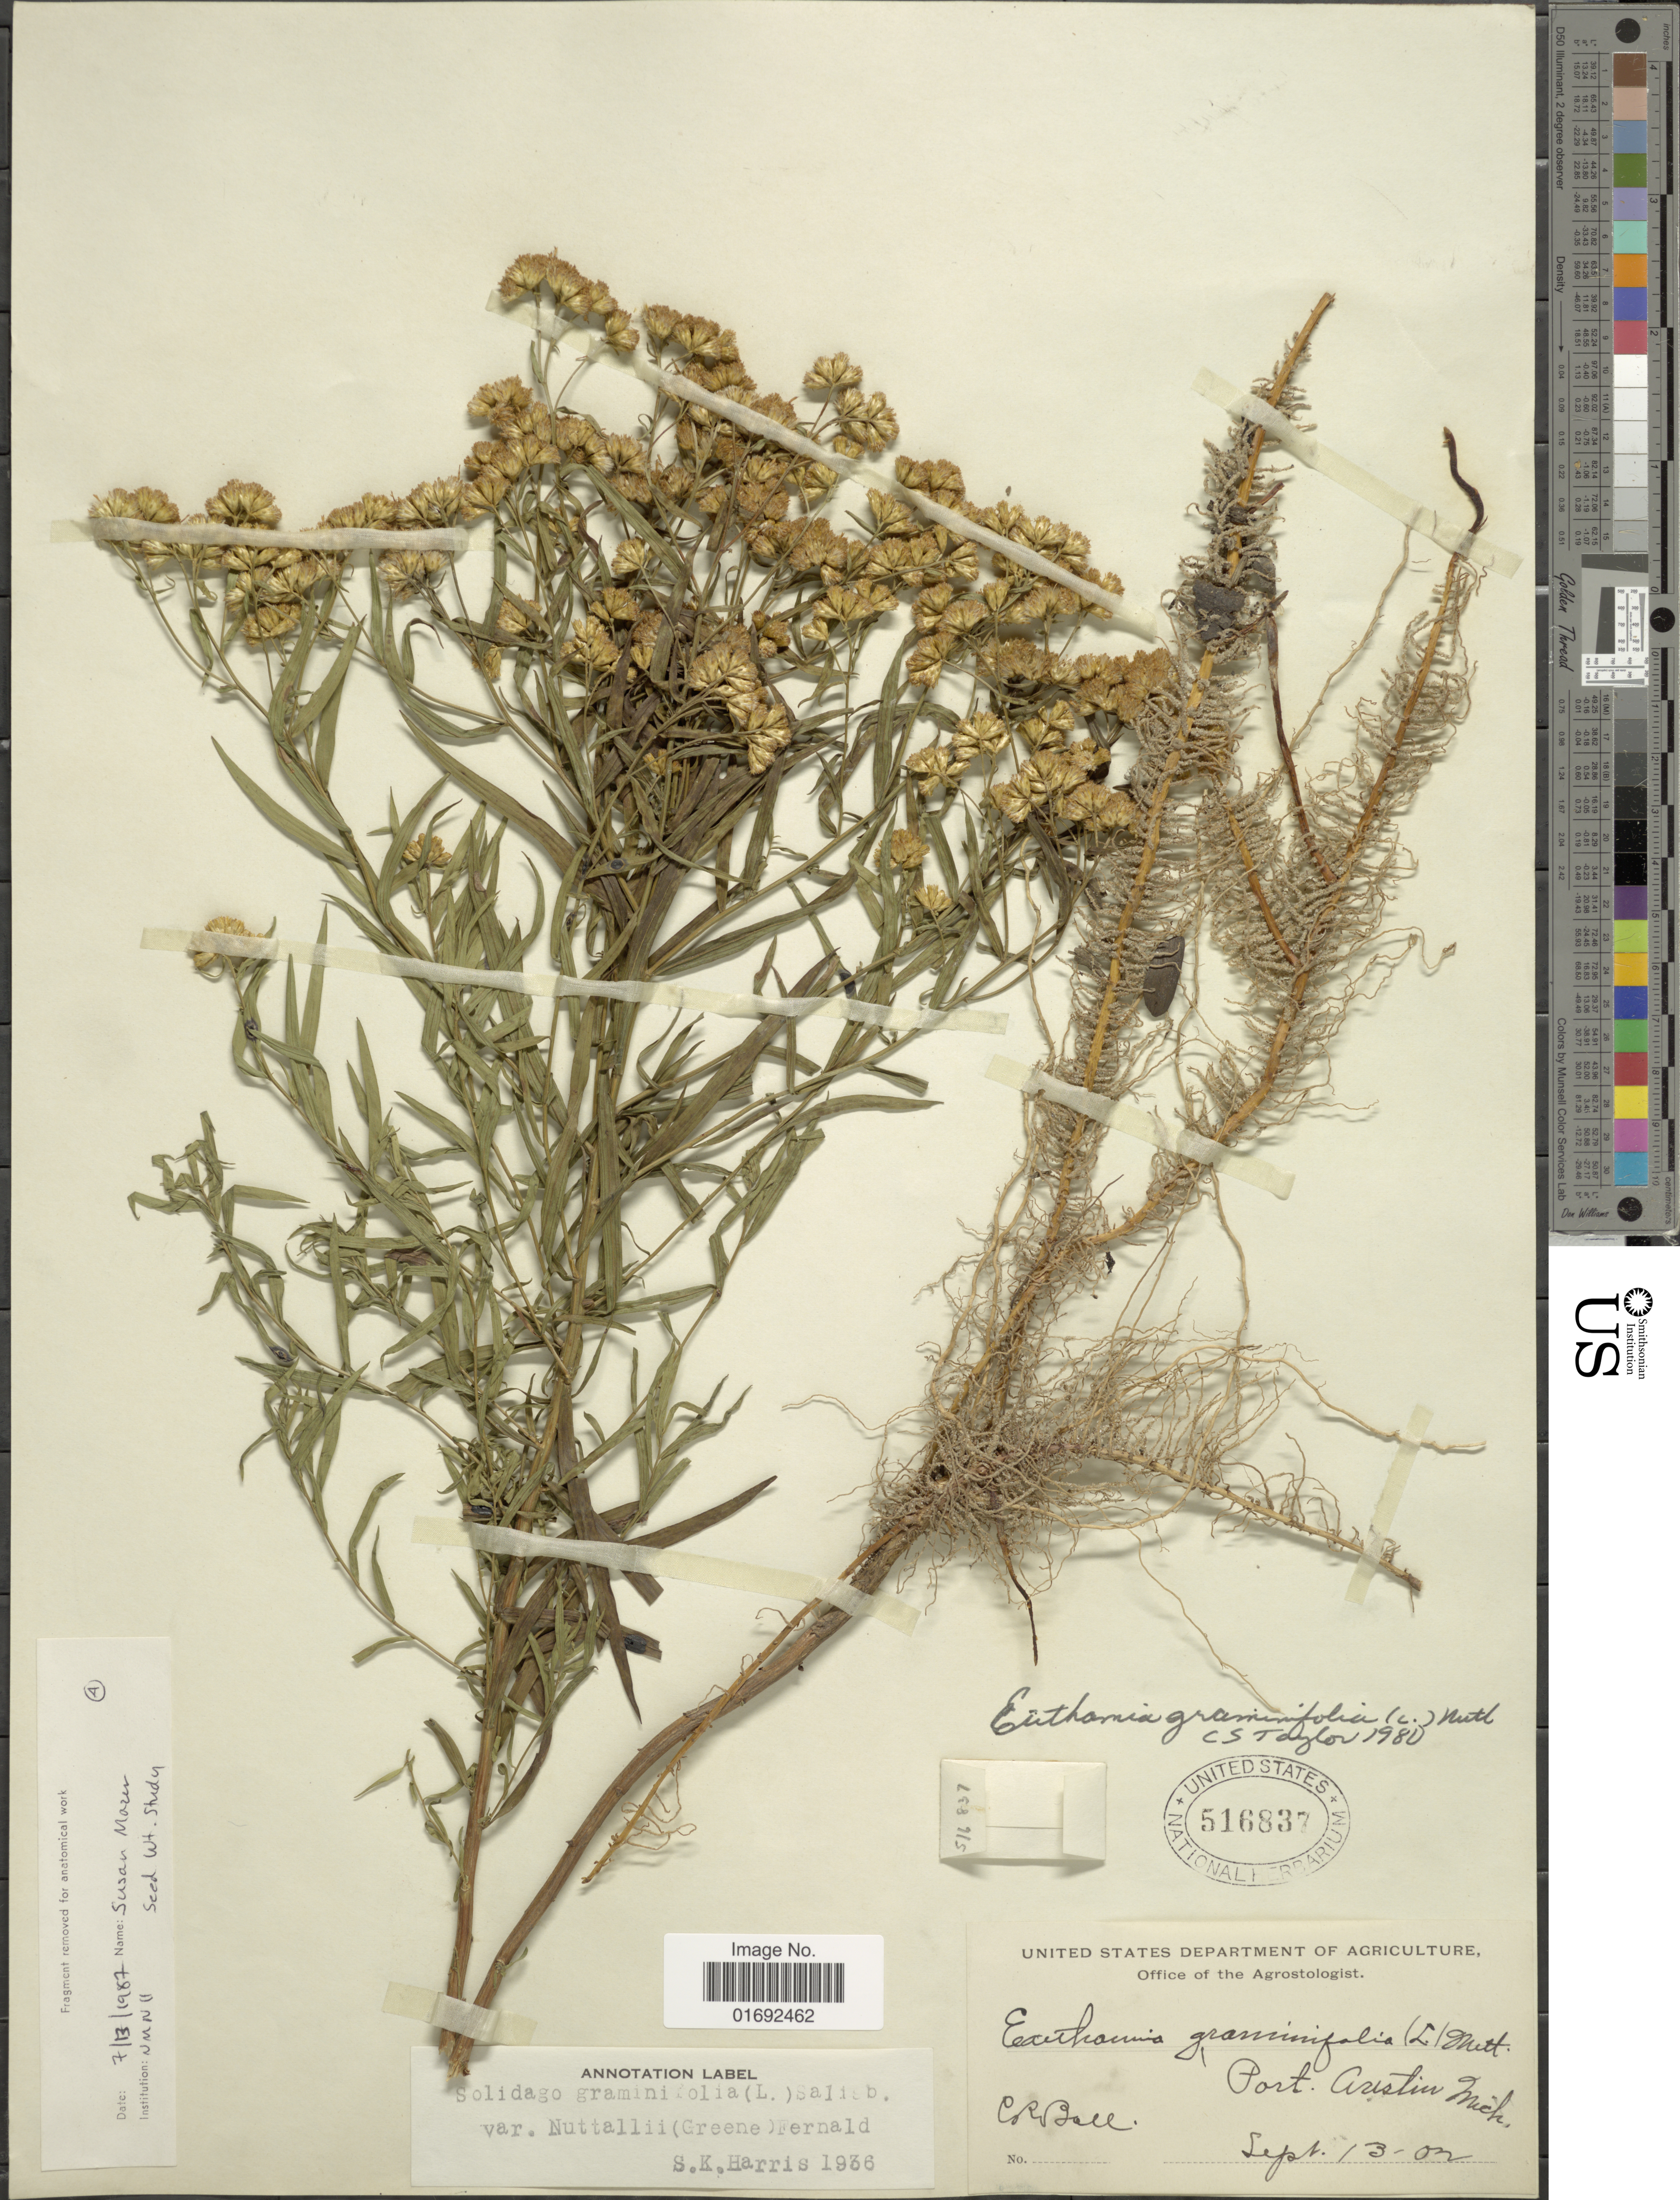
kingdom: Plantae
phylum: Tracheophyta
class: Magnoliopsida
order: Asterales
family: Asteraceae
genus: Euthamia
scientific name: Euthamia graminifolia var. nuttalii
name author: (S.W. Greene) W. Stone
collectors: C. R. Ball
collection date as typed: Transcribed d/m/y: 13/9/3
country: United States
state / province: Michigan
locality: Port. Austin, Mich.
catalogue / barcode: US 516837